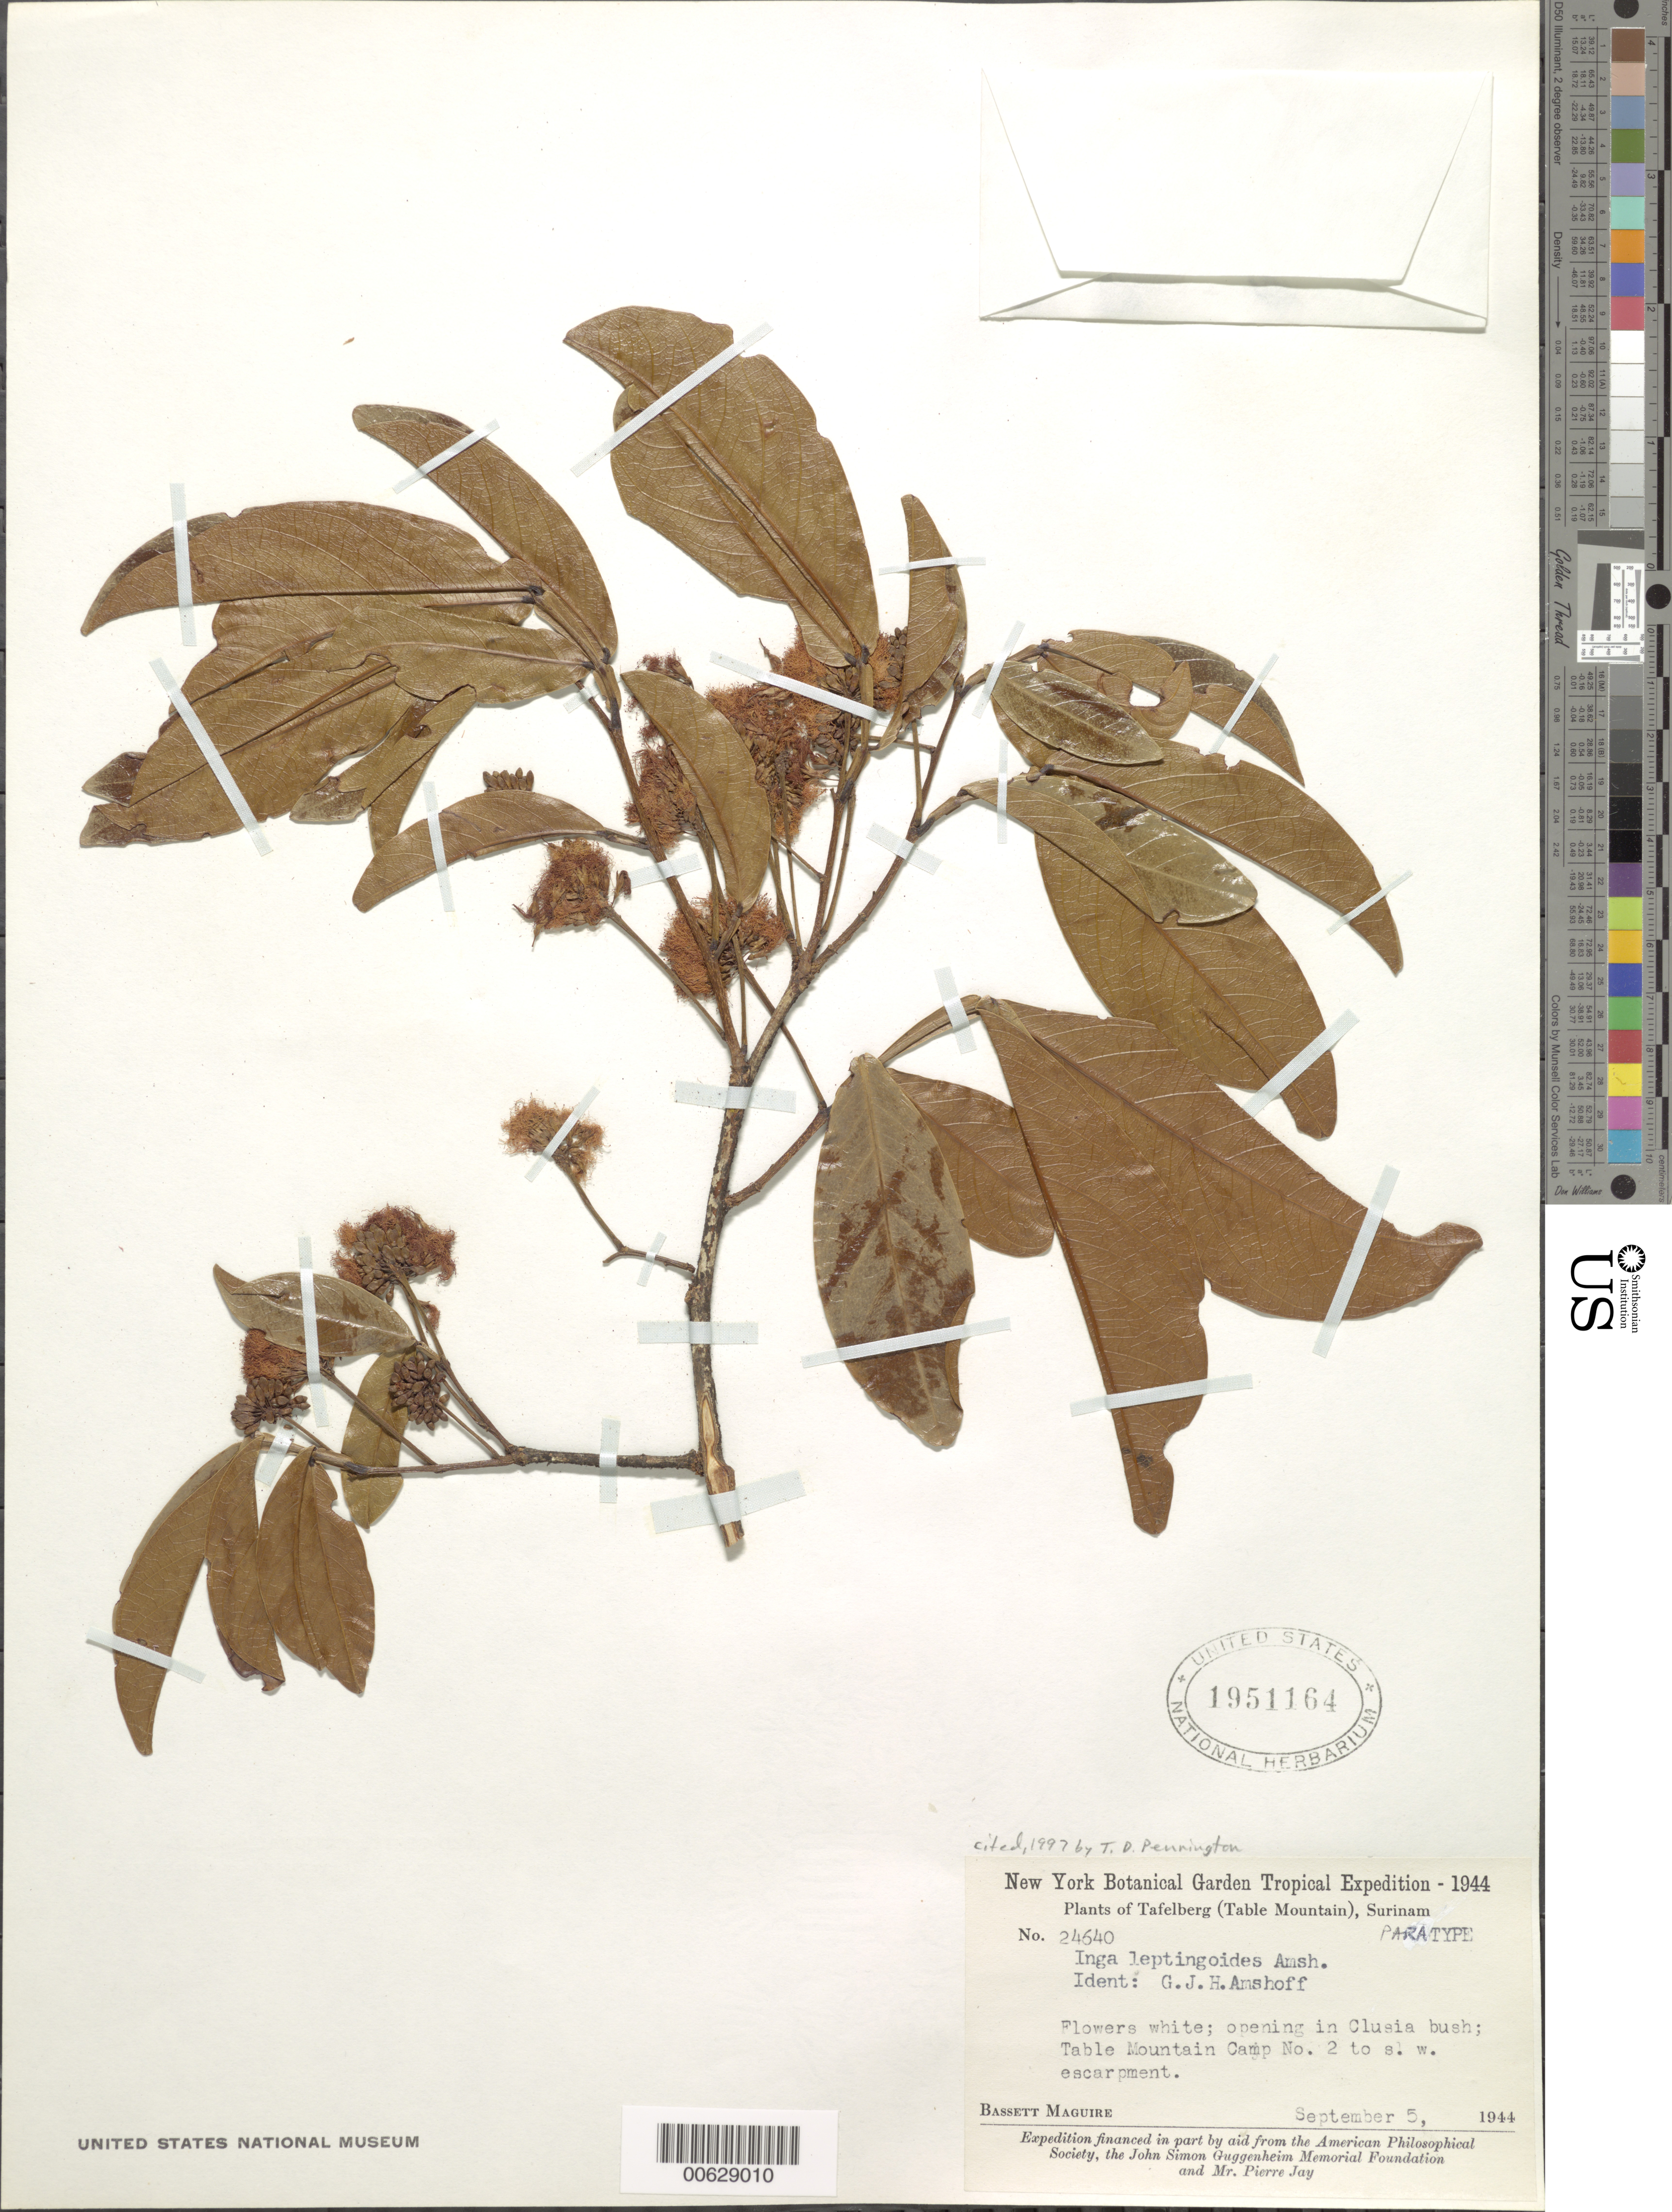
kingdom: Plantae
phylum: Tracheophyta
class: Magnoliopsida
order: Fabales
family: Fabaceae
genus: Inga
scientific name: Inga leptingoides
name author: Amshoff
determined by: Pennington, T. D., (K)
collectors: B. Maguire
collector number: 24640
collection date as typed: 5-Sep-44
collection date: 1944-09-05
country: Suriname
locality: Tafelberg (Table Mountain), Camp II to SW escarpment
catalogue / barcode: US 1951164